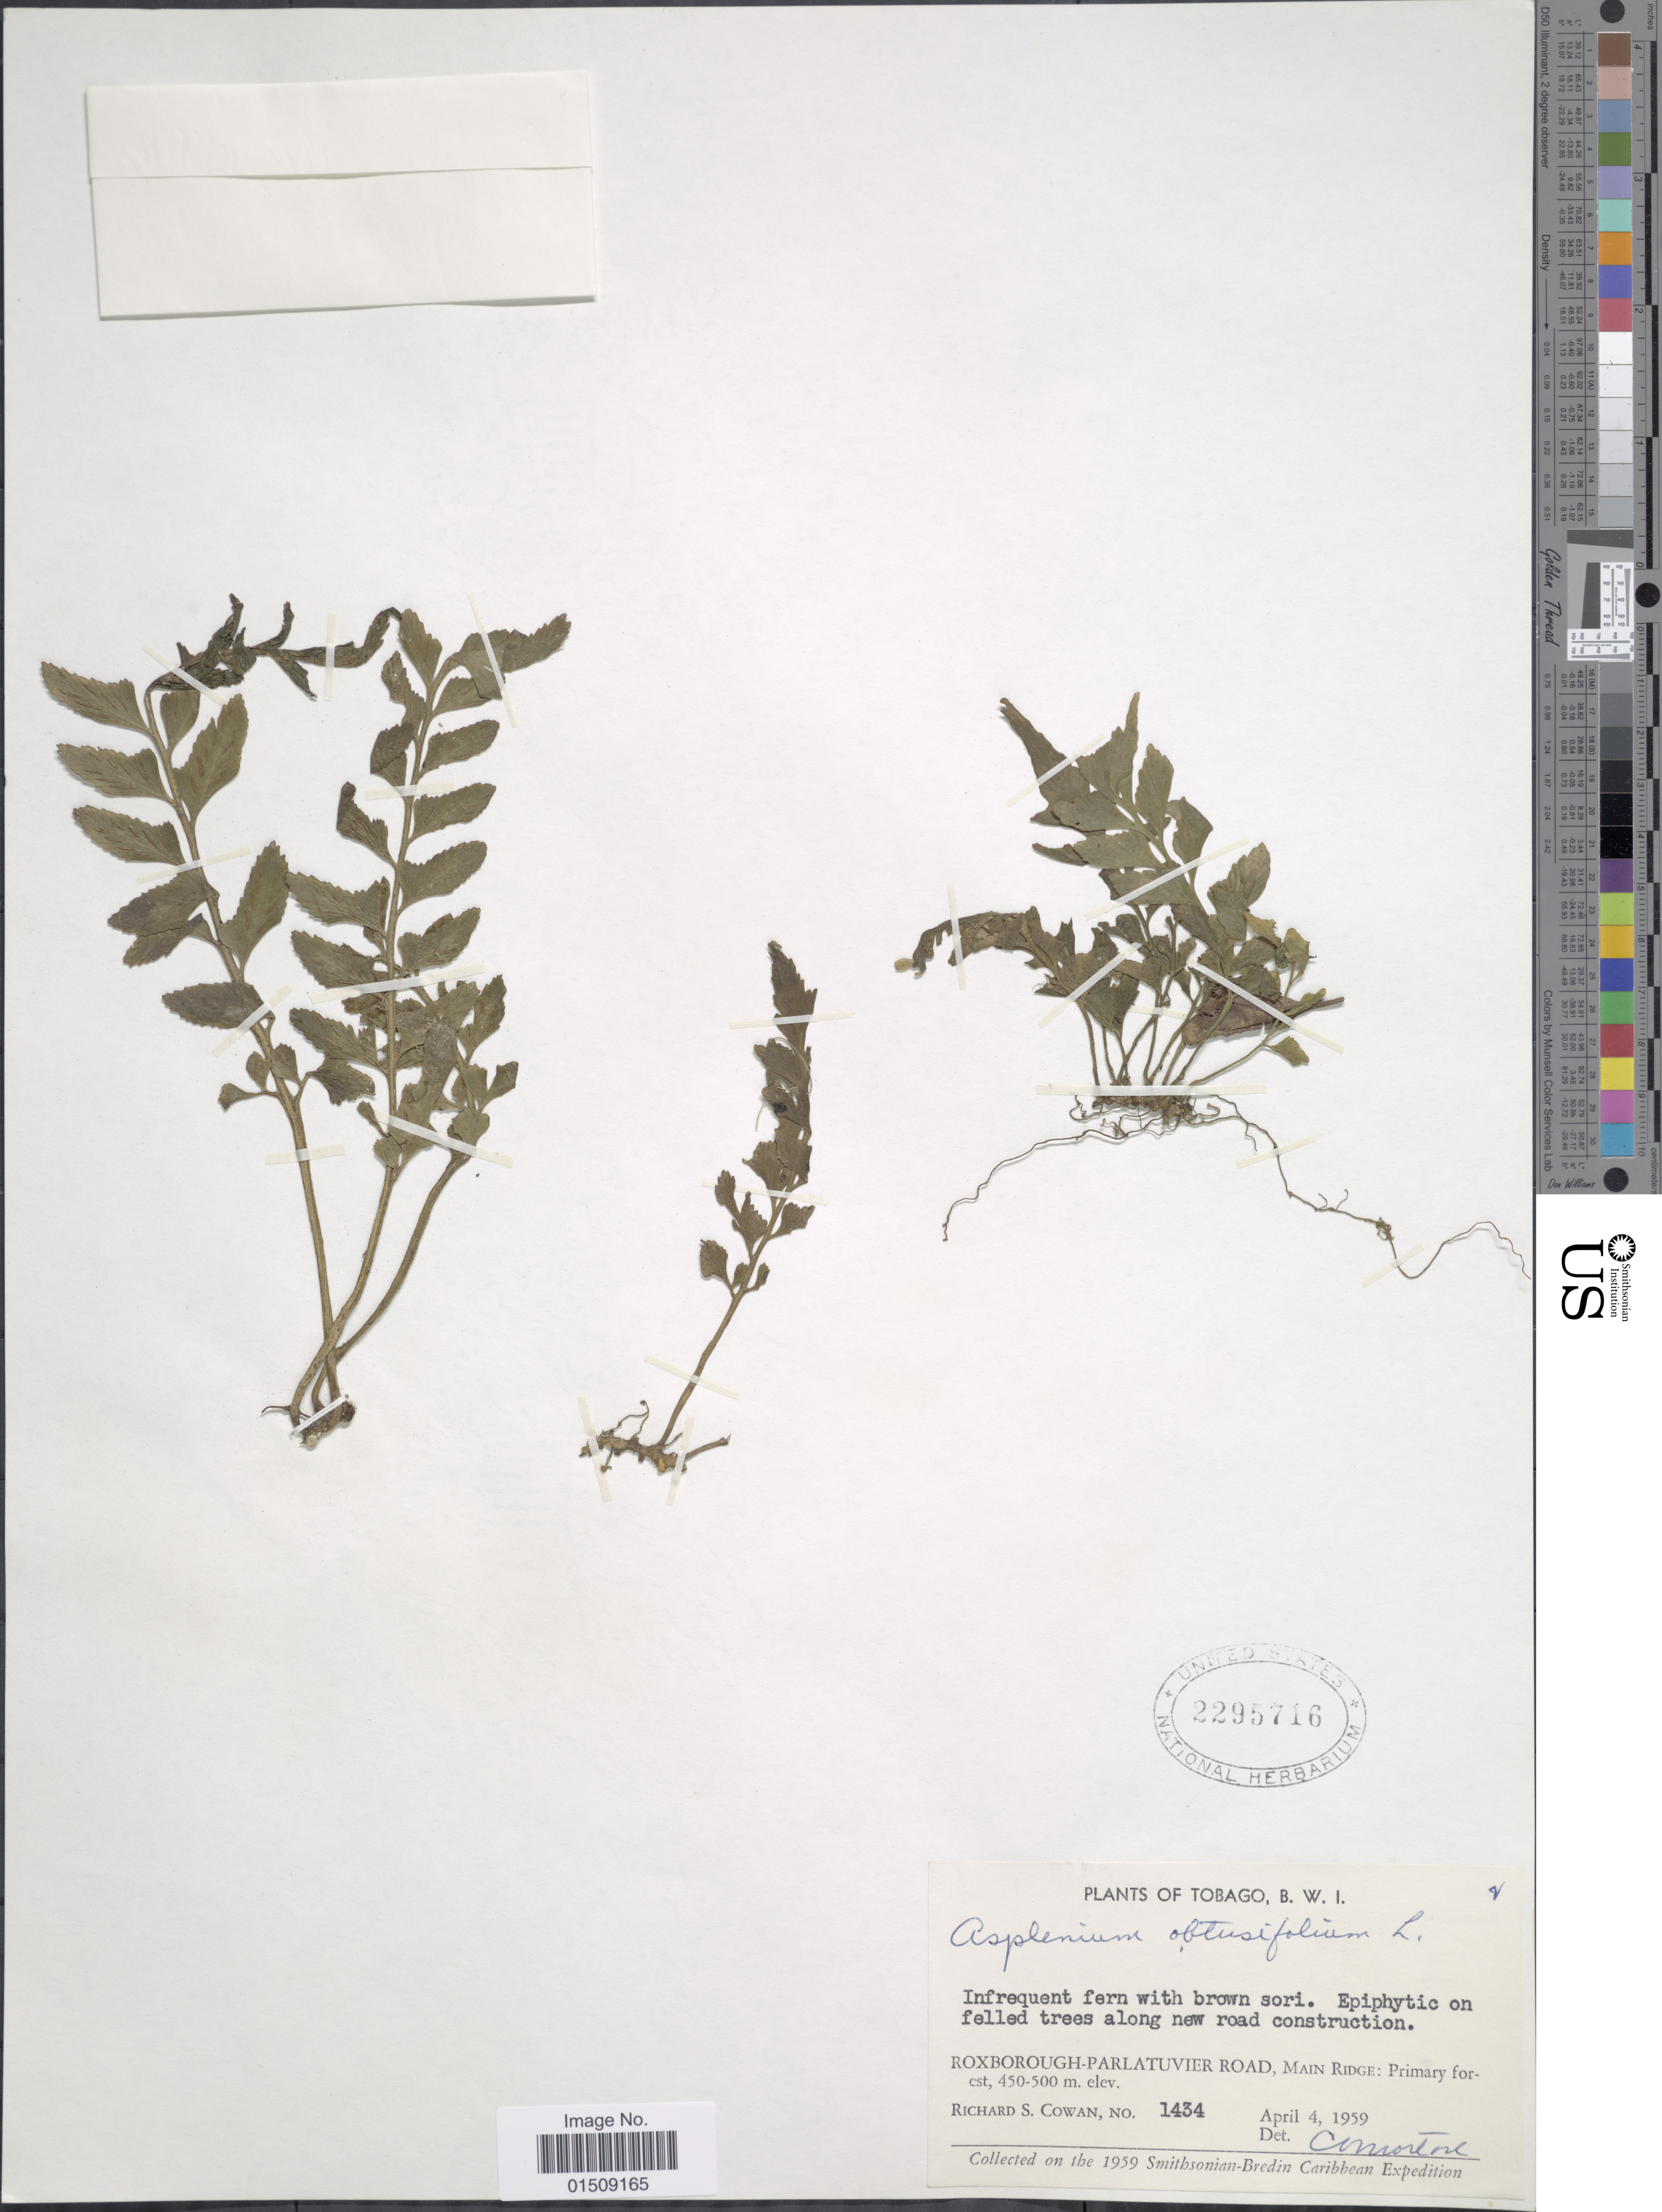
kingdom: Plantae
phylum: Tracheophyta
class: Polypodiopsida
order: Polypodiales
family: Aspleniaceae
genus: Asplenium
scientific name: Asplenium obtusifolium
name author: L.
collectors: R. S. Cowan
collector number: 1434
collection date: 1959-04-04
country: Trinidad and Tobago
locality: Tobago, W.I. Roxborough-Parlatuvier road, Main Ridge: Primary forest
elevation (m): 450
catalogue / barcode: US 2295716